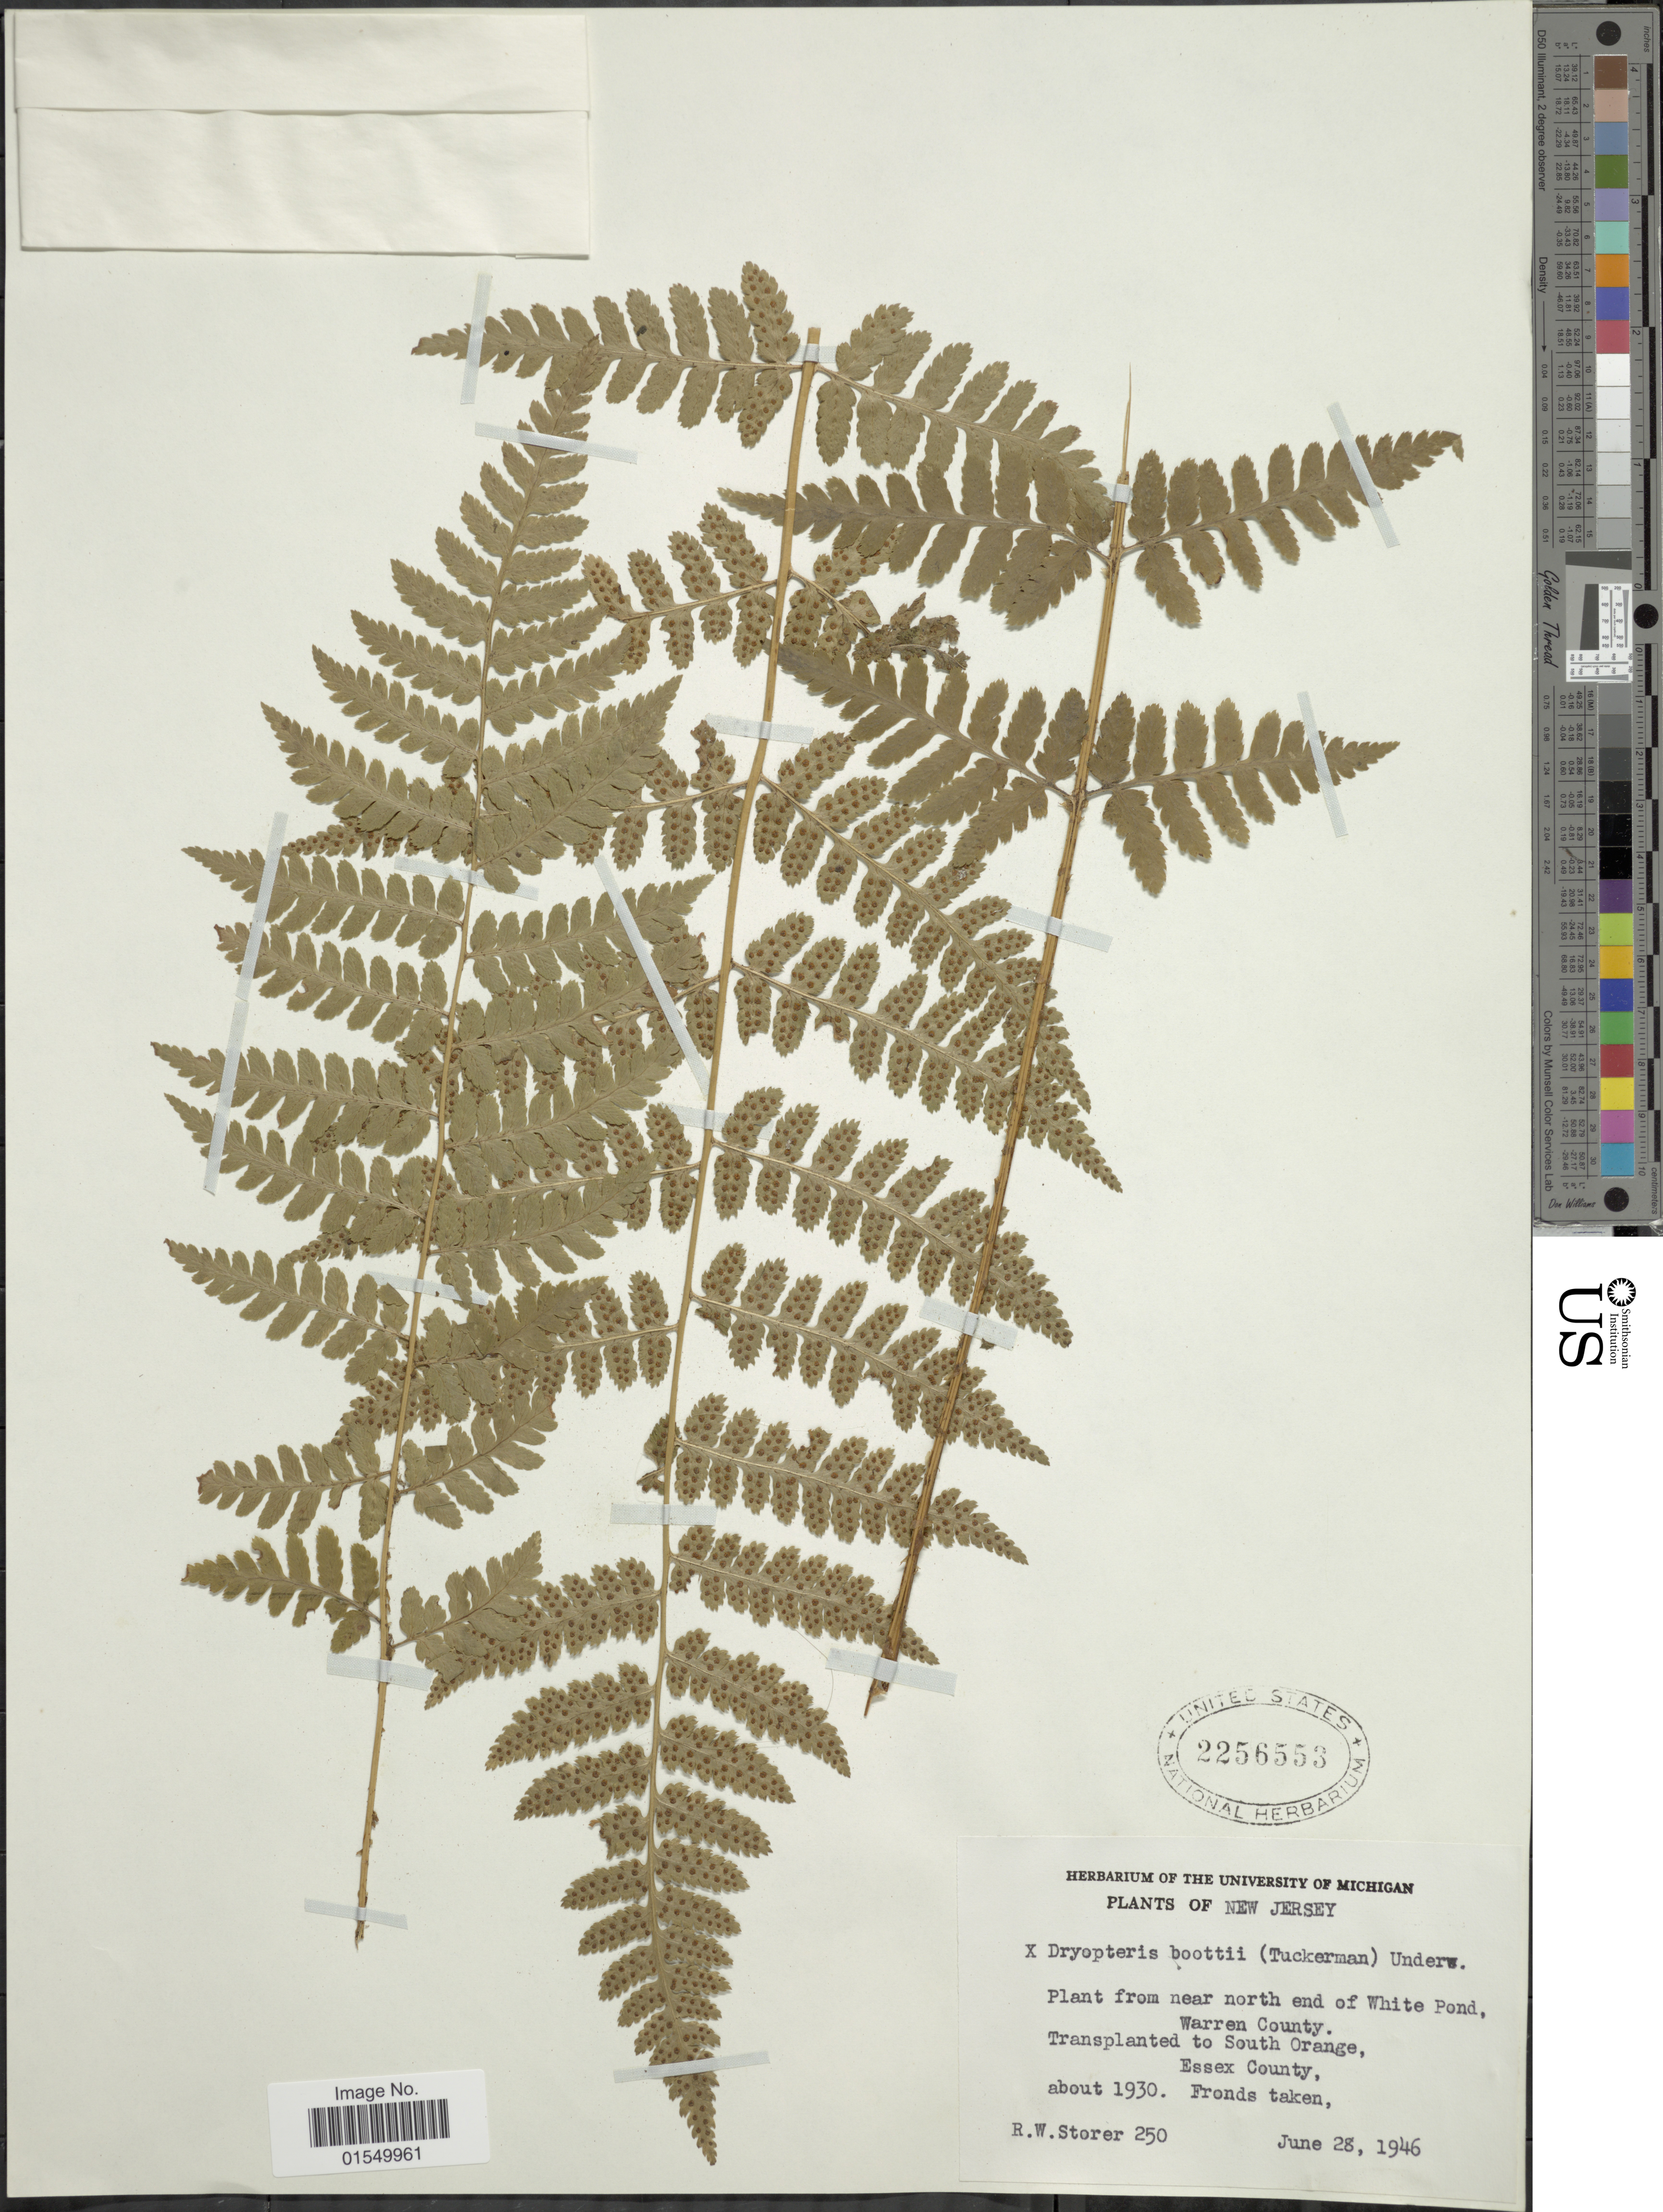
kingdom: Plantae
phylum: Tracheophyta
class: Polypodiopsida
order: Polypodiales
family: Dryopteridaceae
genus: Dryopteris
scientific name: Dryopteris x boottii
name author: Underw.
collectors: R. Storer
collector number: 250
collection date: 1946-06-28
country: United States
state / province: New Jersey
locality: Near north end of White Pond, Warren County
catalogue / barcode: US 2256553